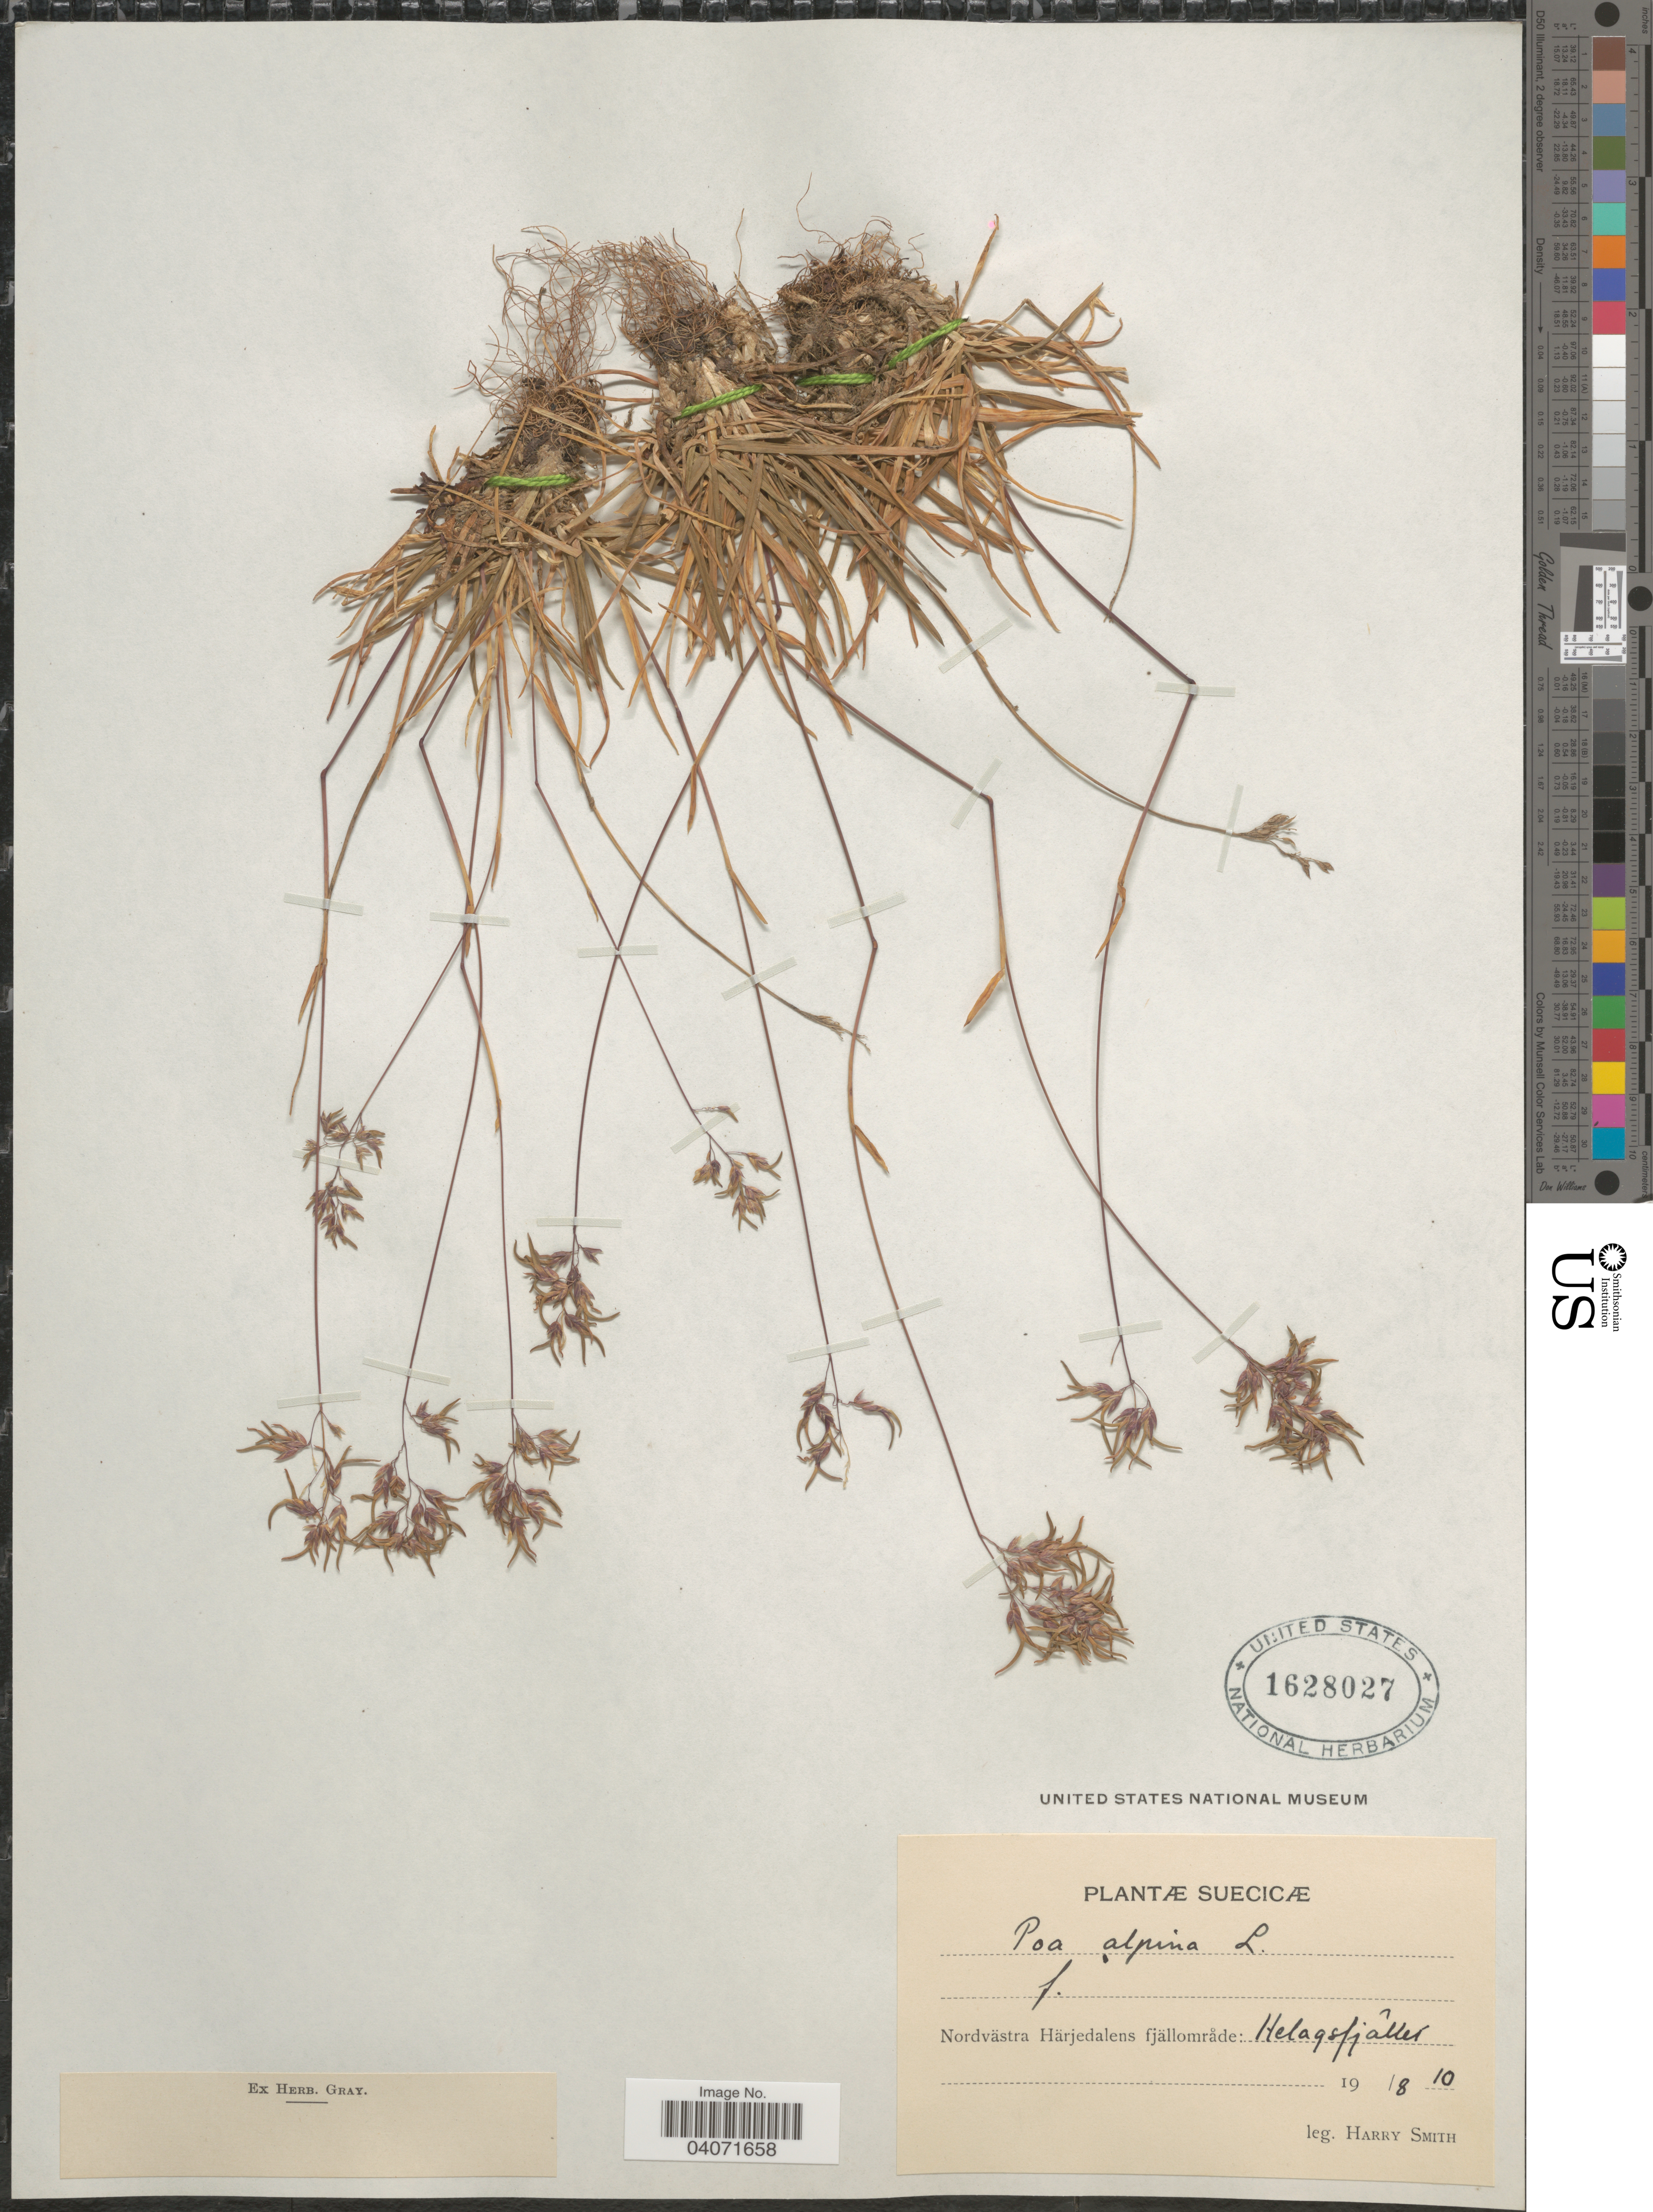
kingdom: Plantae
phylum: Tracheophyta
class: Liliopsida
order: Poales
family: Poaceae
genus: Poa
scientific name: Poa alpina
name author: L.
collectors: H. Smith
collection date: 1910-08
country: Sweden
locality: Suecicæ. Nordvästra Härjedalens fjällområde: Helaqsfjâllet.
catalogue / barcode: US 1628027